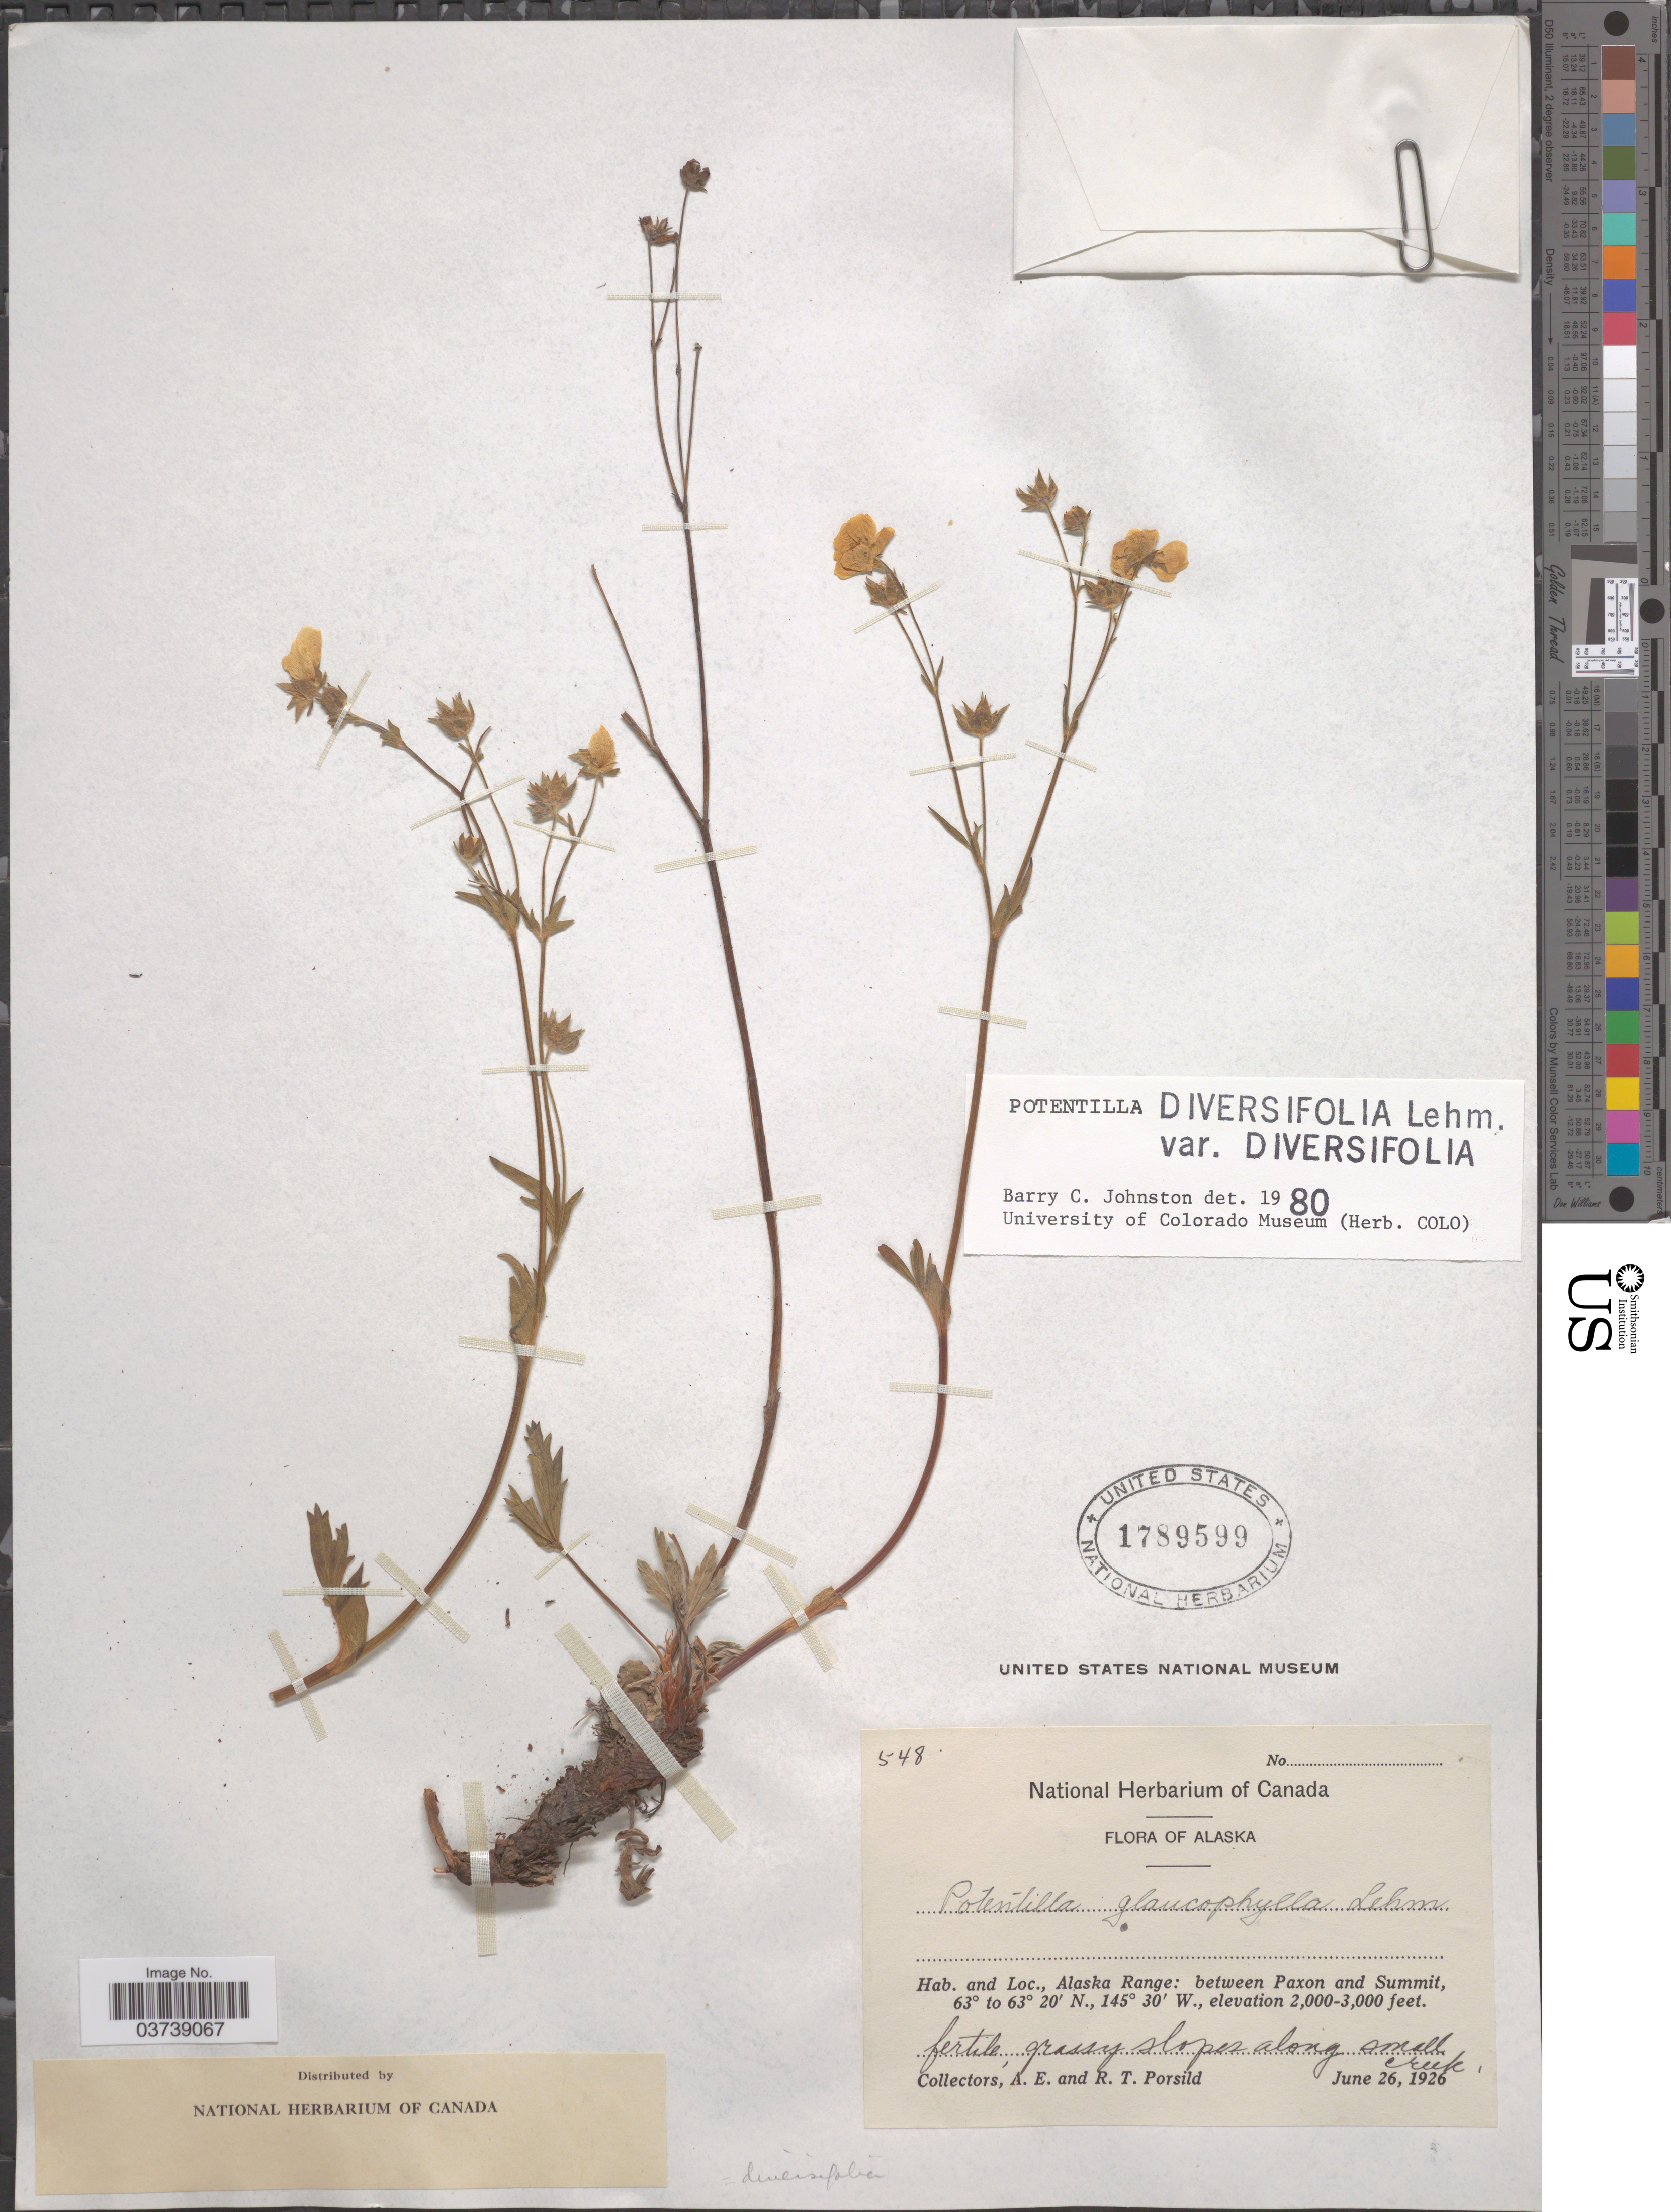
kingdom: Plantae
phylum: Tracheophyta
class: Magnoliopsida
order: Rosales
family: Rosaceae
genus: Potentilla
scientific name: Potentilla diversifolia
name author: Lehm.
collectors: A. E. Porsild & R. T. Porsild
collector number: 548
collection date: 1926-06-26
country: United States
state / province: Alaska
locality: Alaska Range: between Paxon and Summit. Along small creek.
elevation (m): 610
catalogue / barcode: US 1789599